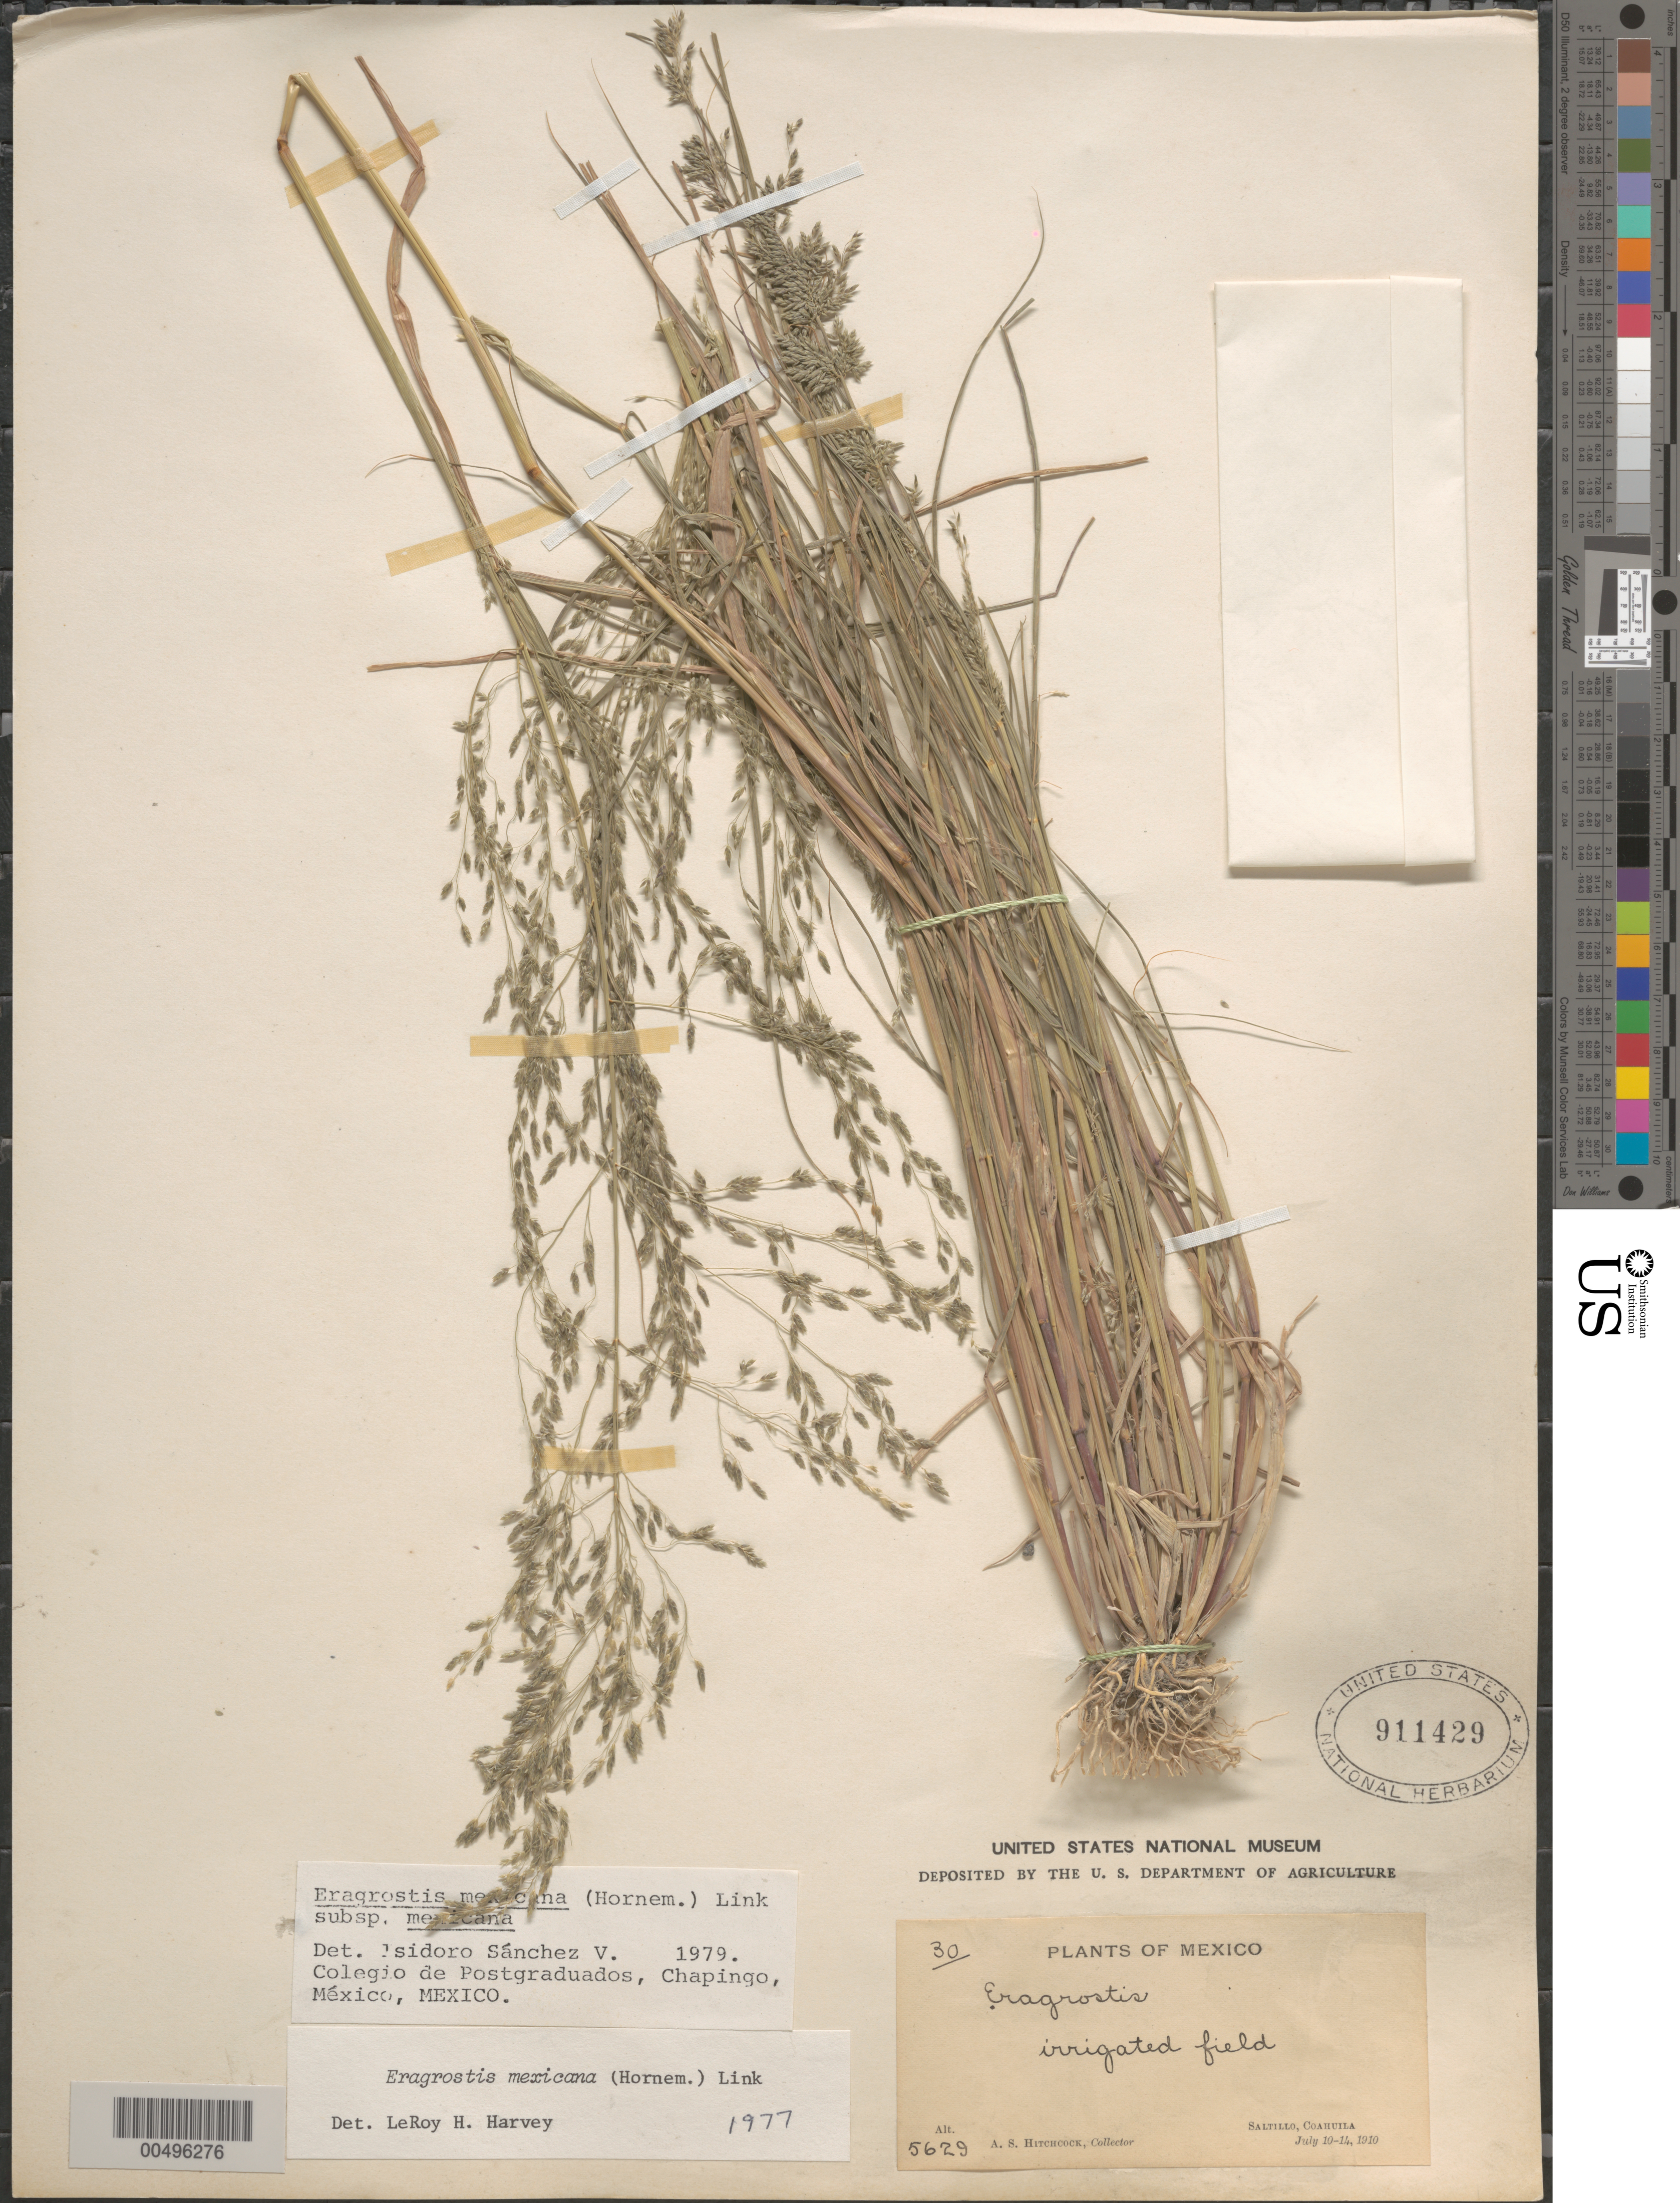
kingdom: Plantae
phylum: Tracheophyta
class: Liliopsida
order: Poales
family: Poaceae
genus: Eragrostis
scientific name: Eragrostis mexicana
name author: (Hornem.) Link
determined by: Sánchez Vega, I. M.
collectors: A. S. Hitchcock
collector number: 5629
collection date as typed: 10 Jul 1910 to 14 Jul 1910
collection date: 1910-07-10/1910-07-14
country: Mexico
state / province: Coahuila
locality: Saltillo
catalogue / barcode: US 911429